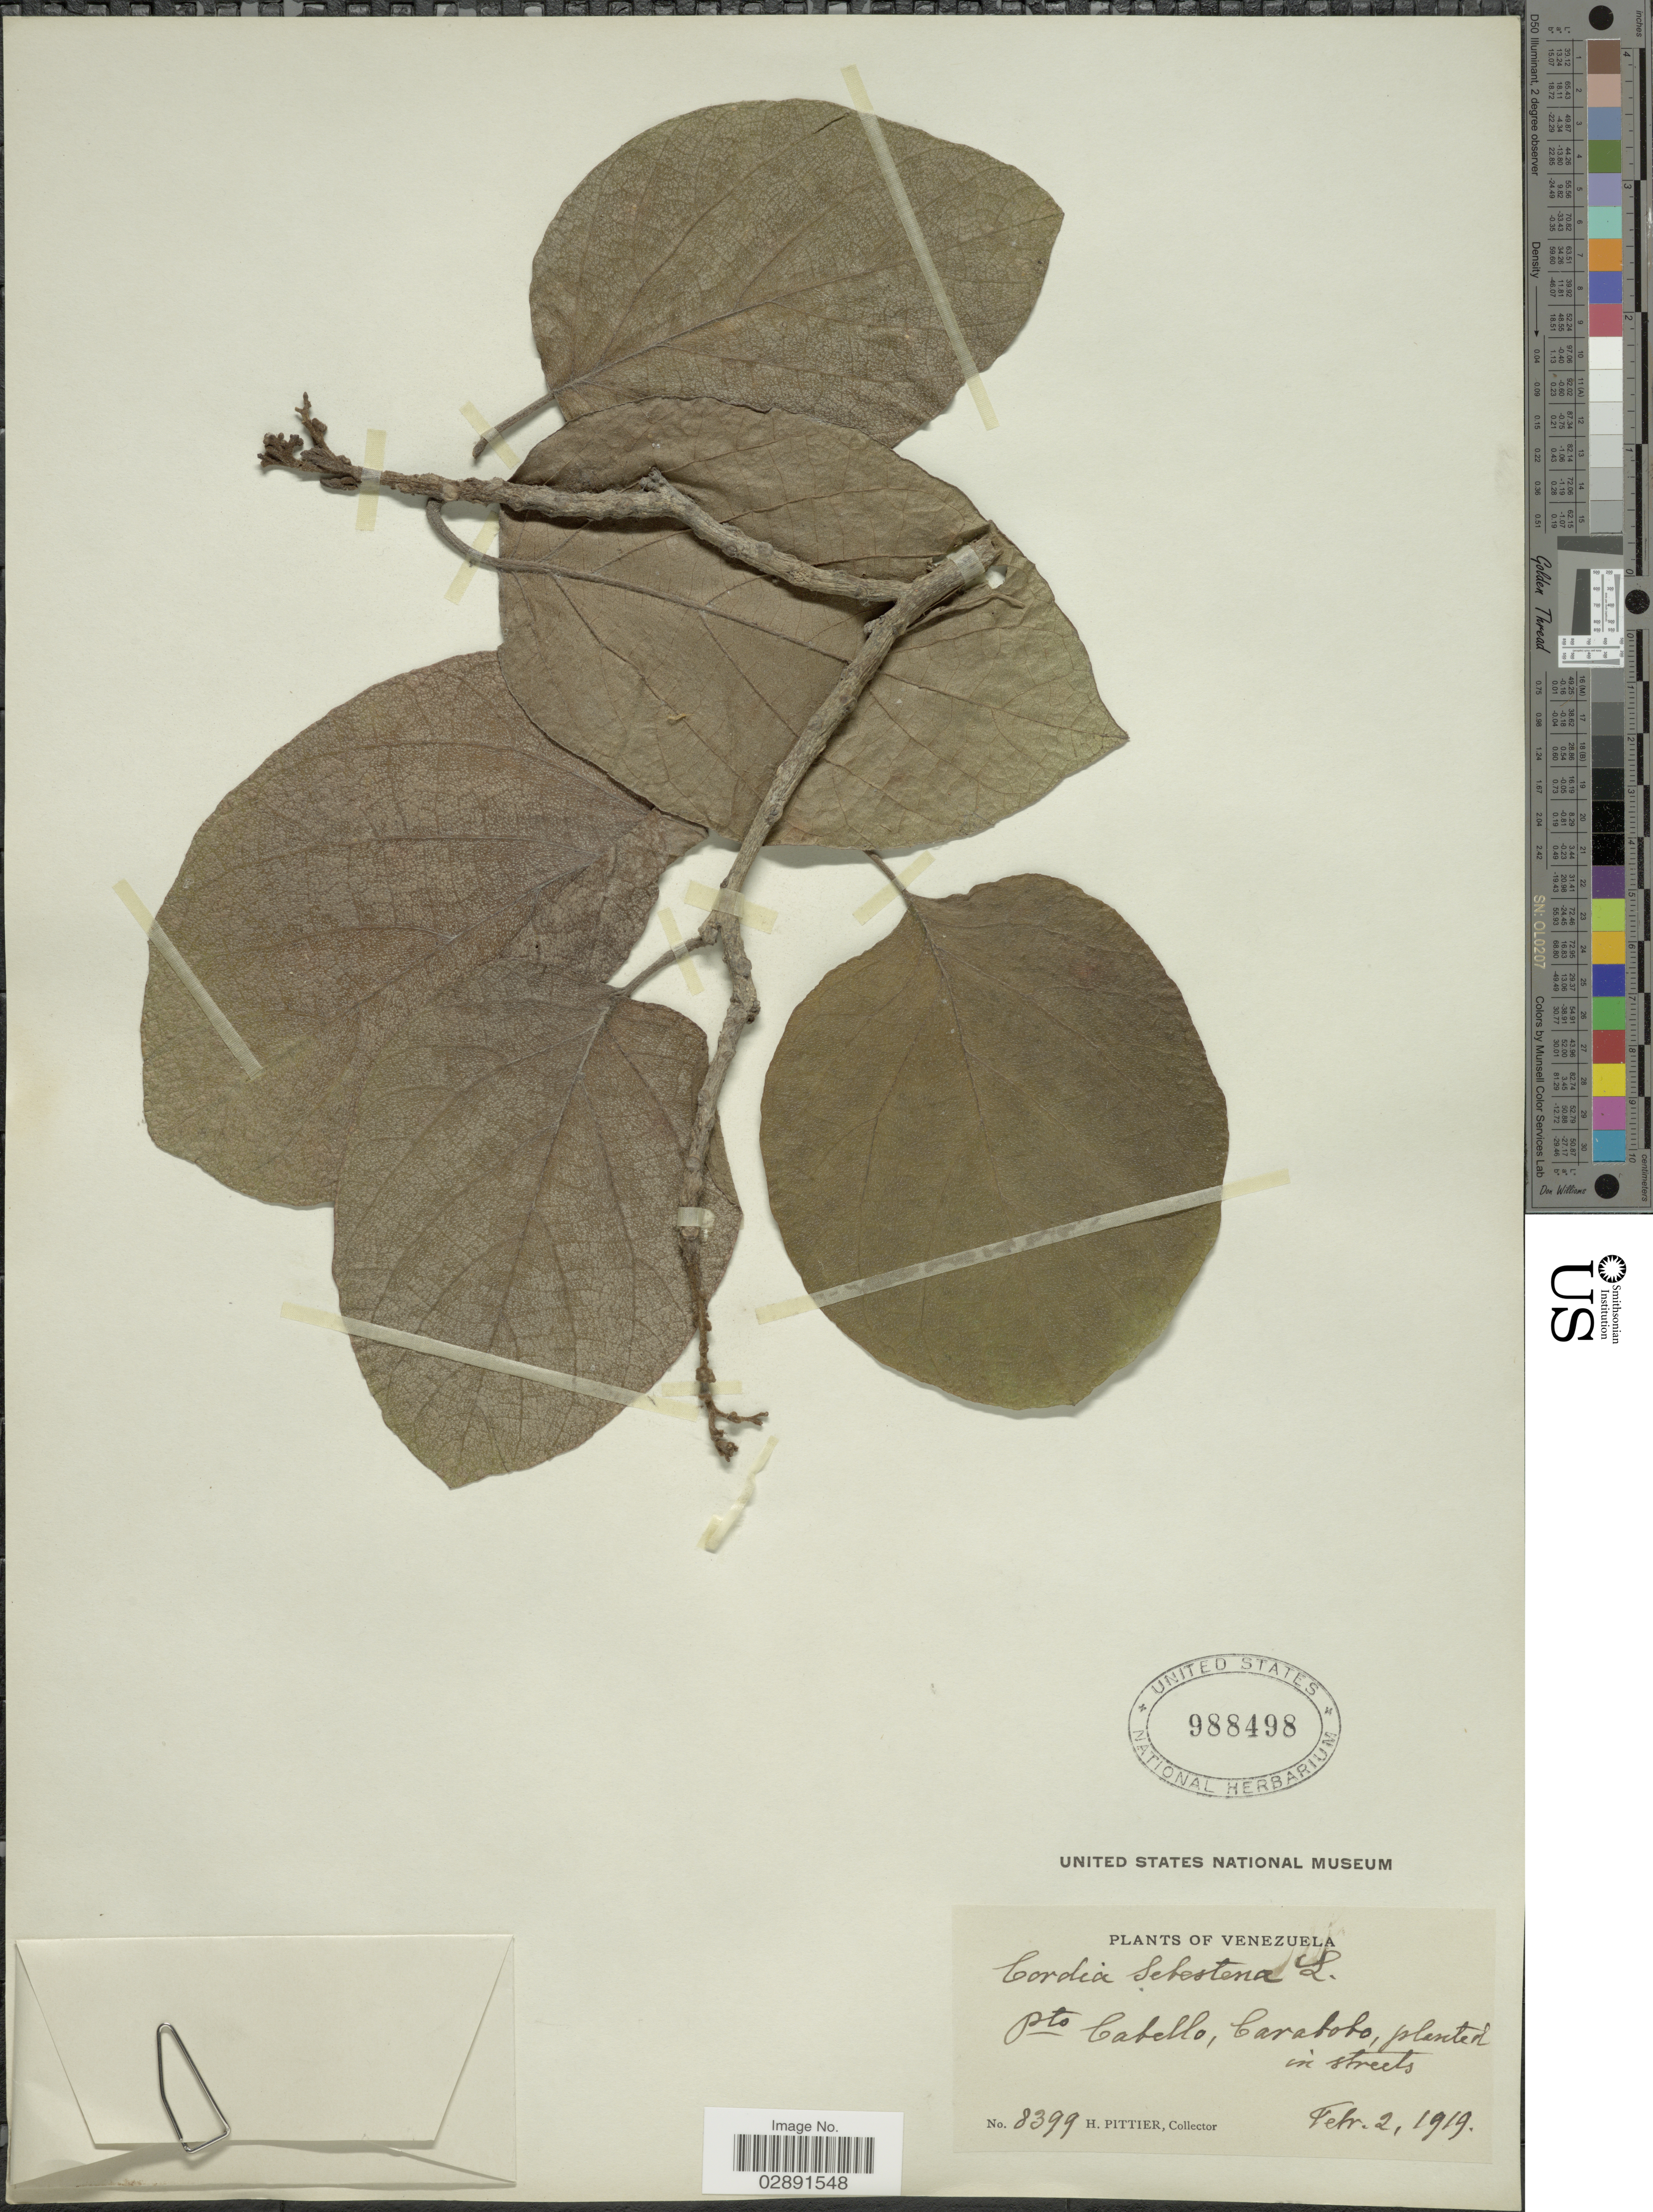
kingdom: Plantae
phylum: Tracheophyta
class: Magnoliopsida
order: Boraginales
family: Cordiaceae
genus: Cordia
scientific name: Cordia sebestena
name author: L.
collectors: H. F. Pittier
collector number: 8399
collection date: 1919-02-02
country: Venezuela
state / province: Carabobo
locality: Pto Cabello, Carabobo.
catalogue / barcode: US 988498